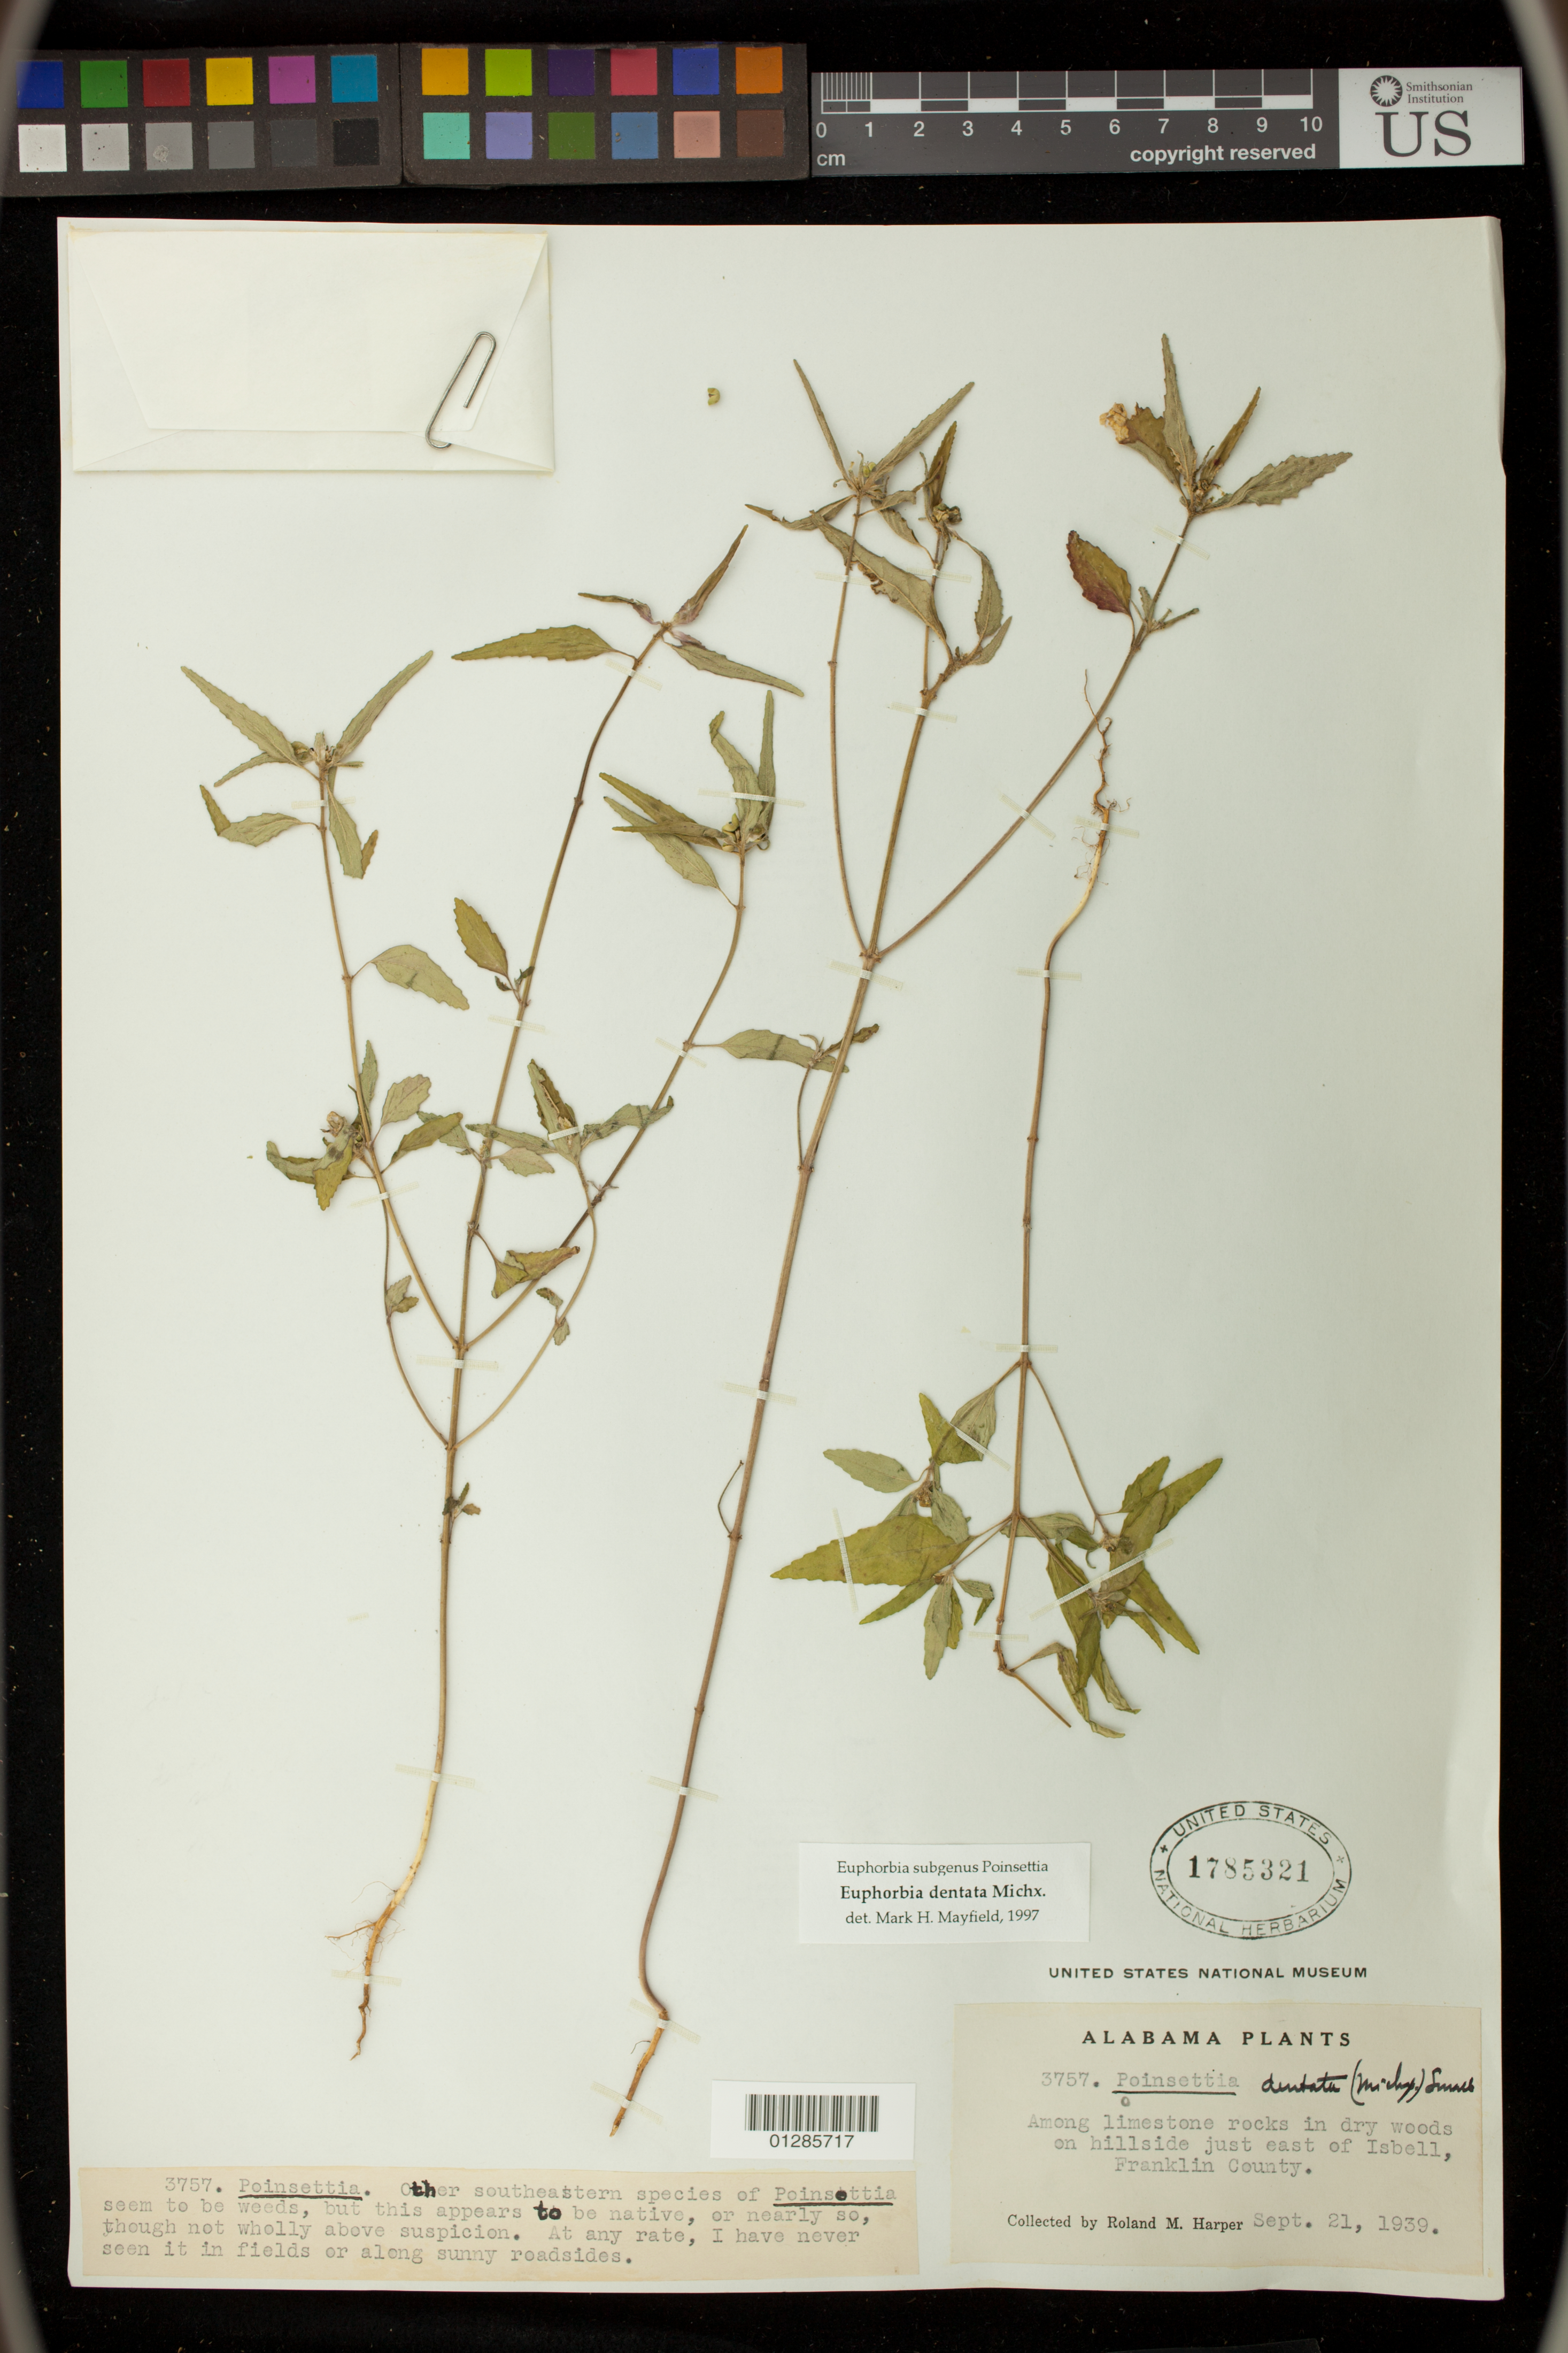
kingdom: Plantae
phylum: Tracheophyta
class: Magnoliopsida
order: Malpighiales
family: Euphorbiaceae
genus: Euphorbia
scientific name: Euphorbia dentata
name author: Michx.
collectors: R. M. Harper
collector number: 3757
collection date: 1939-09-21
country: United States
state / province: Alabama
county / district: Franklin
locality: Hillside just east of Isbell.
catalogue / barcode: US 1785321